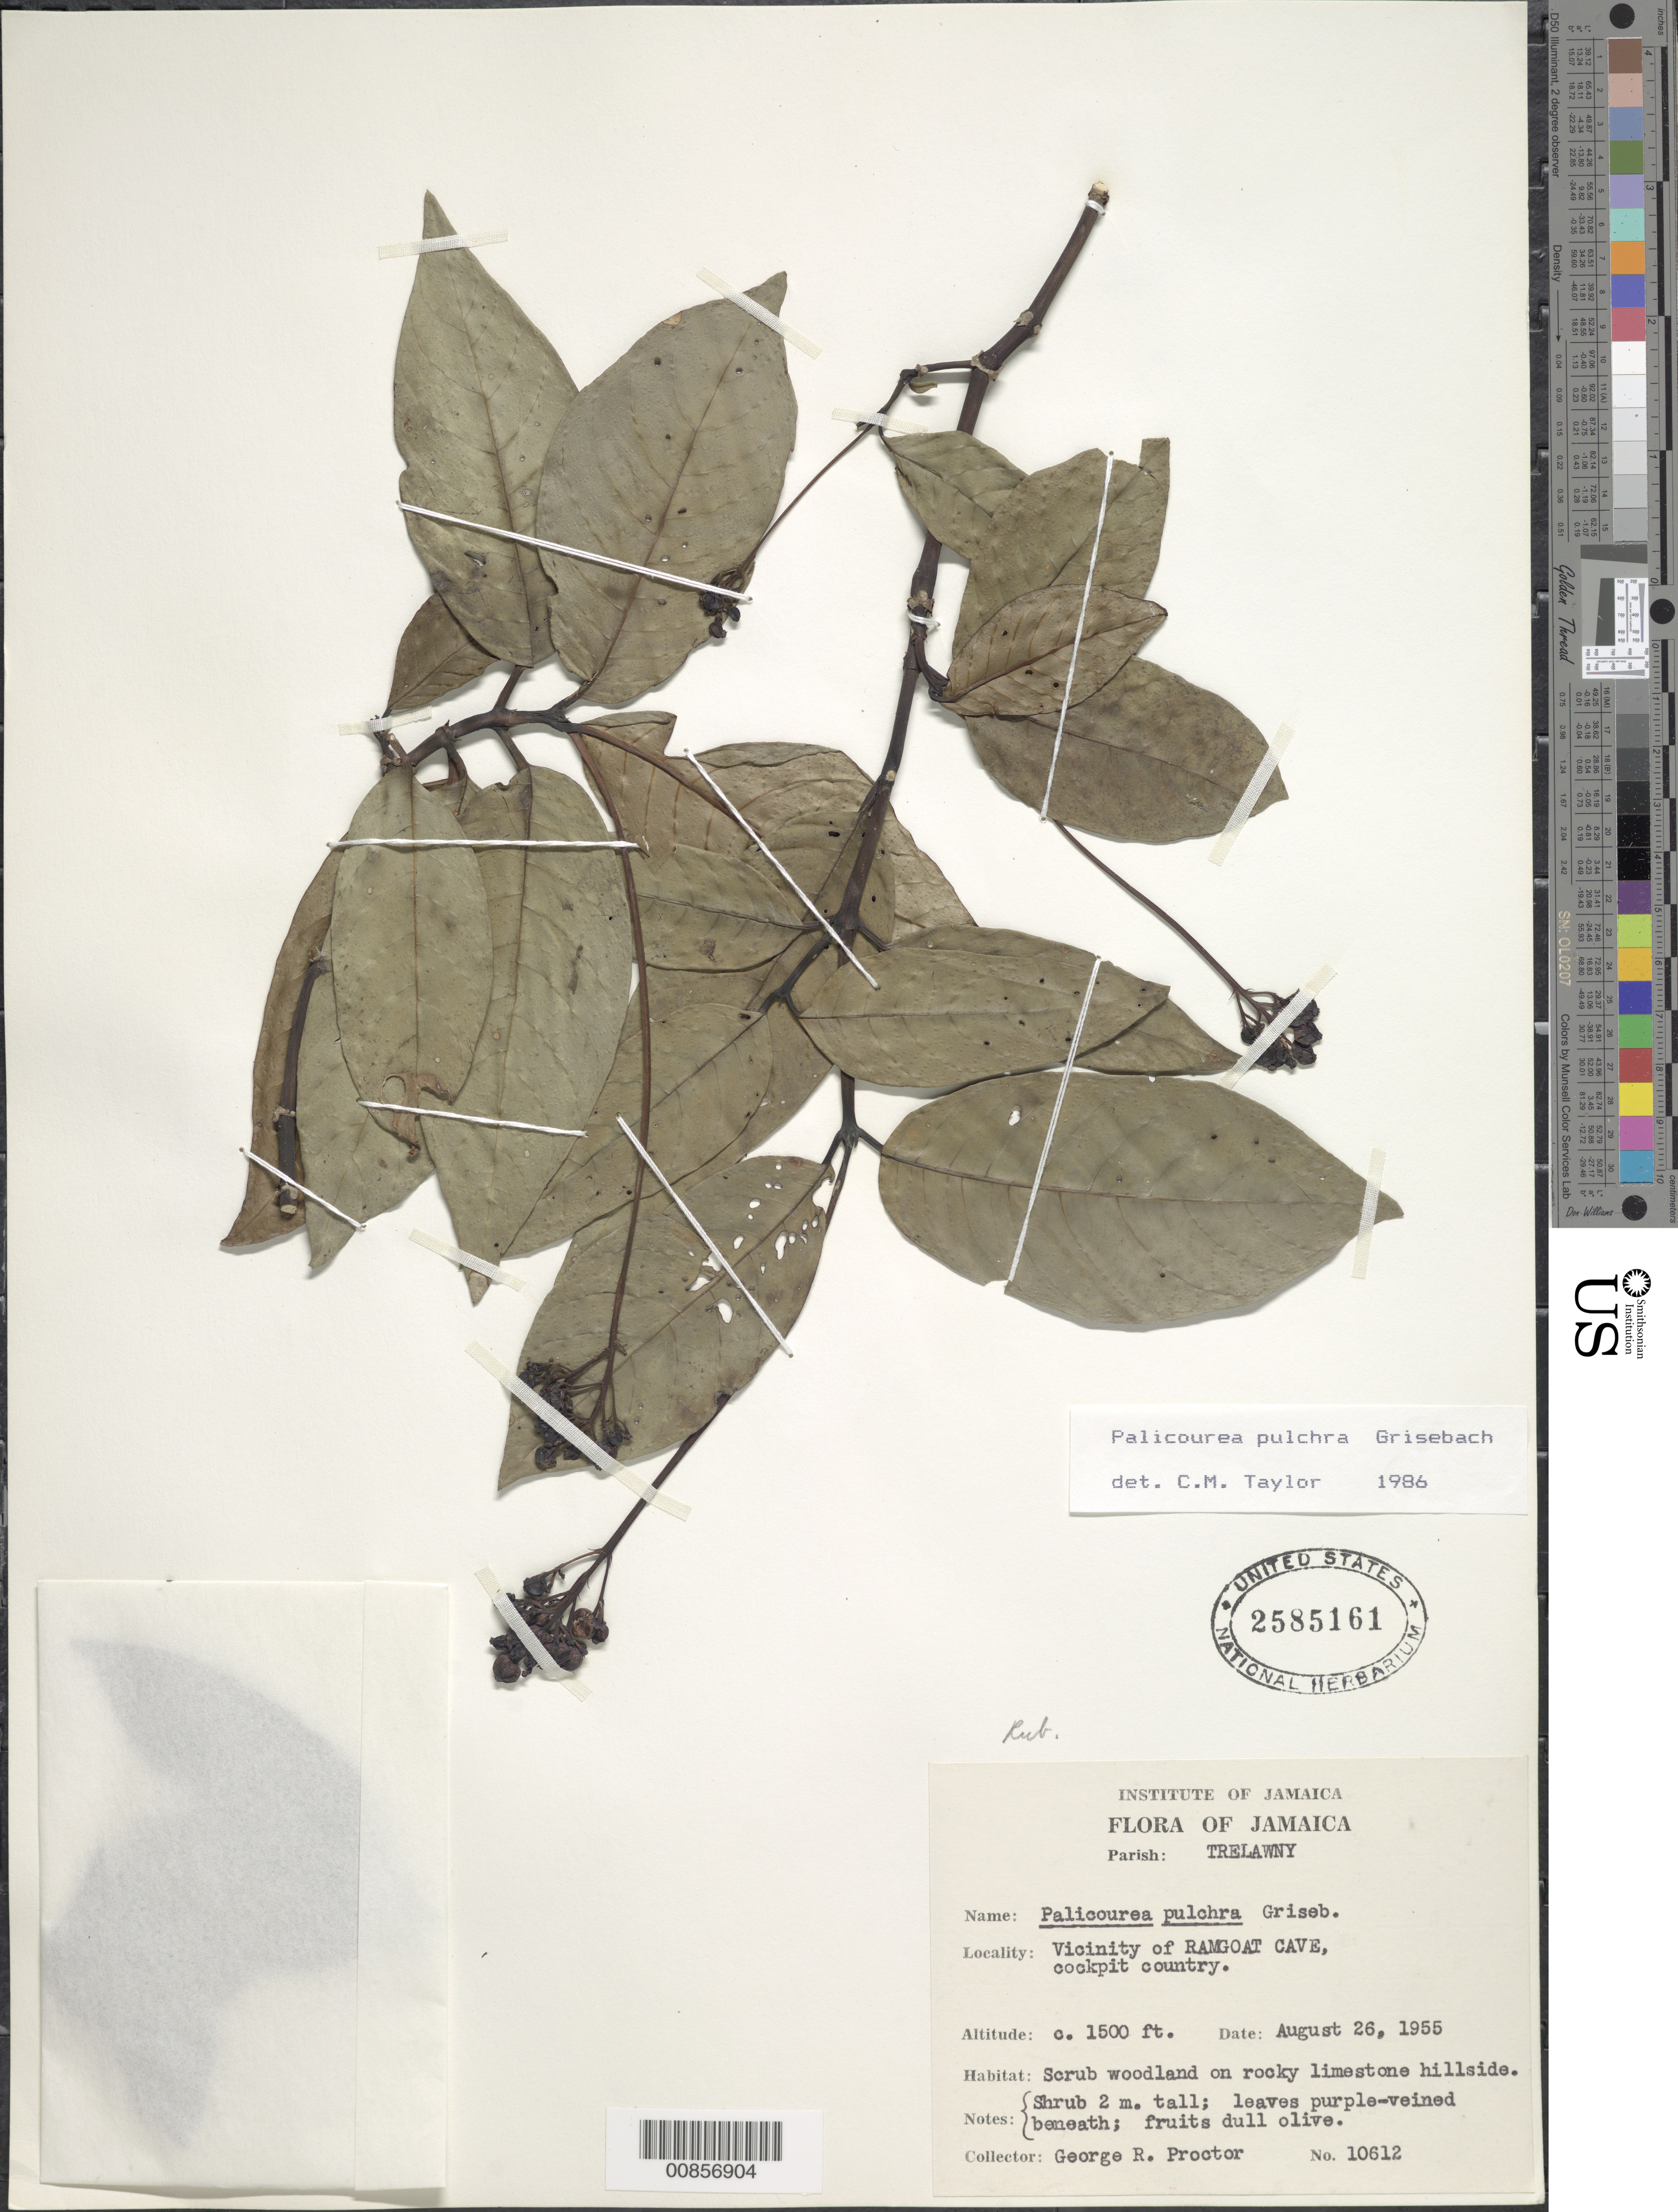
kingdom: Plantae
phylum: Tracheophyta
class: Magnoliopsida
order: Gentianales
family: Rubiaceae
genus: Palicourea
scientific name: Palicourea pulchra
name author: Griseb.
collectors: G. R. Proctor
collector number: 10612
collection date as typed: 26 Aug 1955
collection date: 1955-08-26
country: Jamaica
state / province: Trelawny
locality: Vicinity of Ramgoat Cave, Cockpit Country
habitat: Scrub woodland on rocky limestone hillside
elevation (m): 457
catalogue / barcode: US 2585161